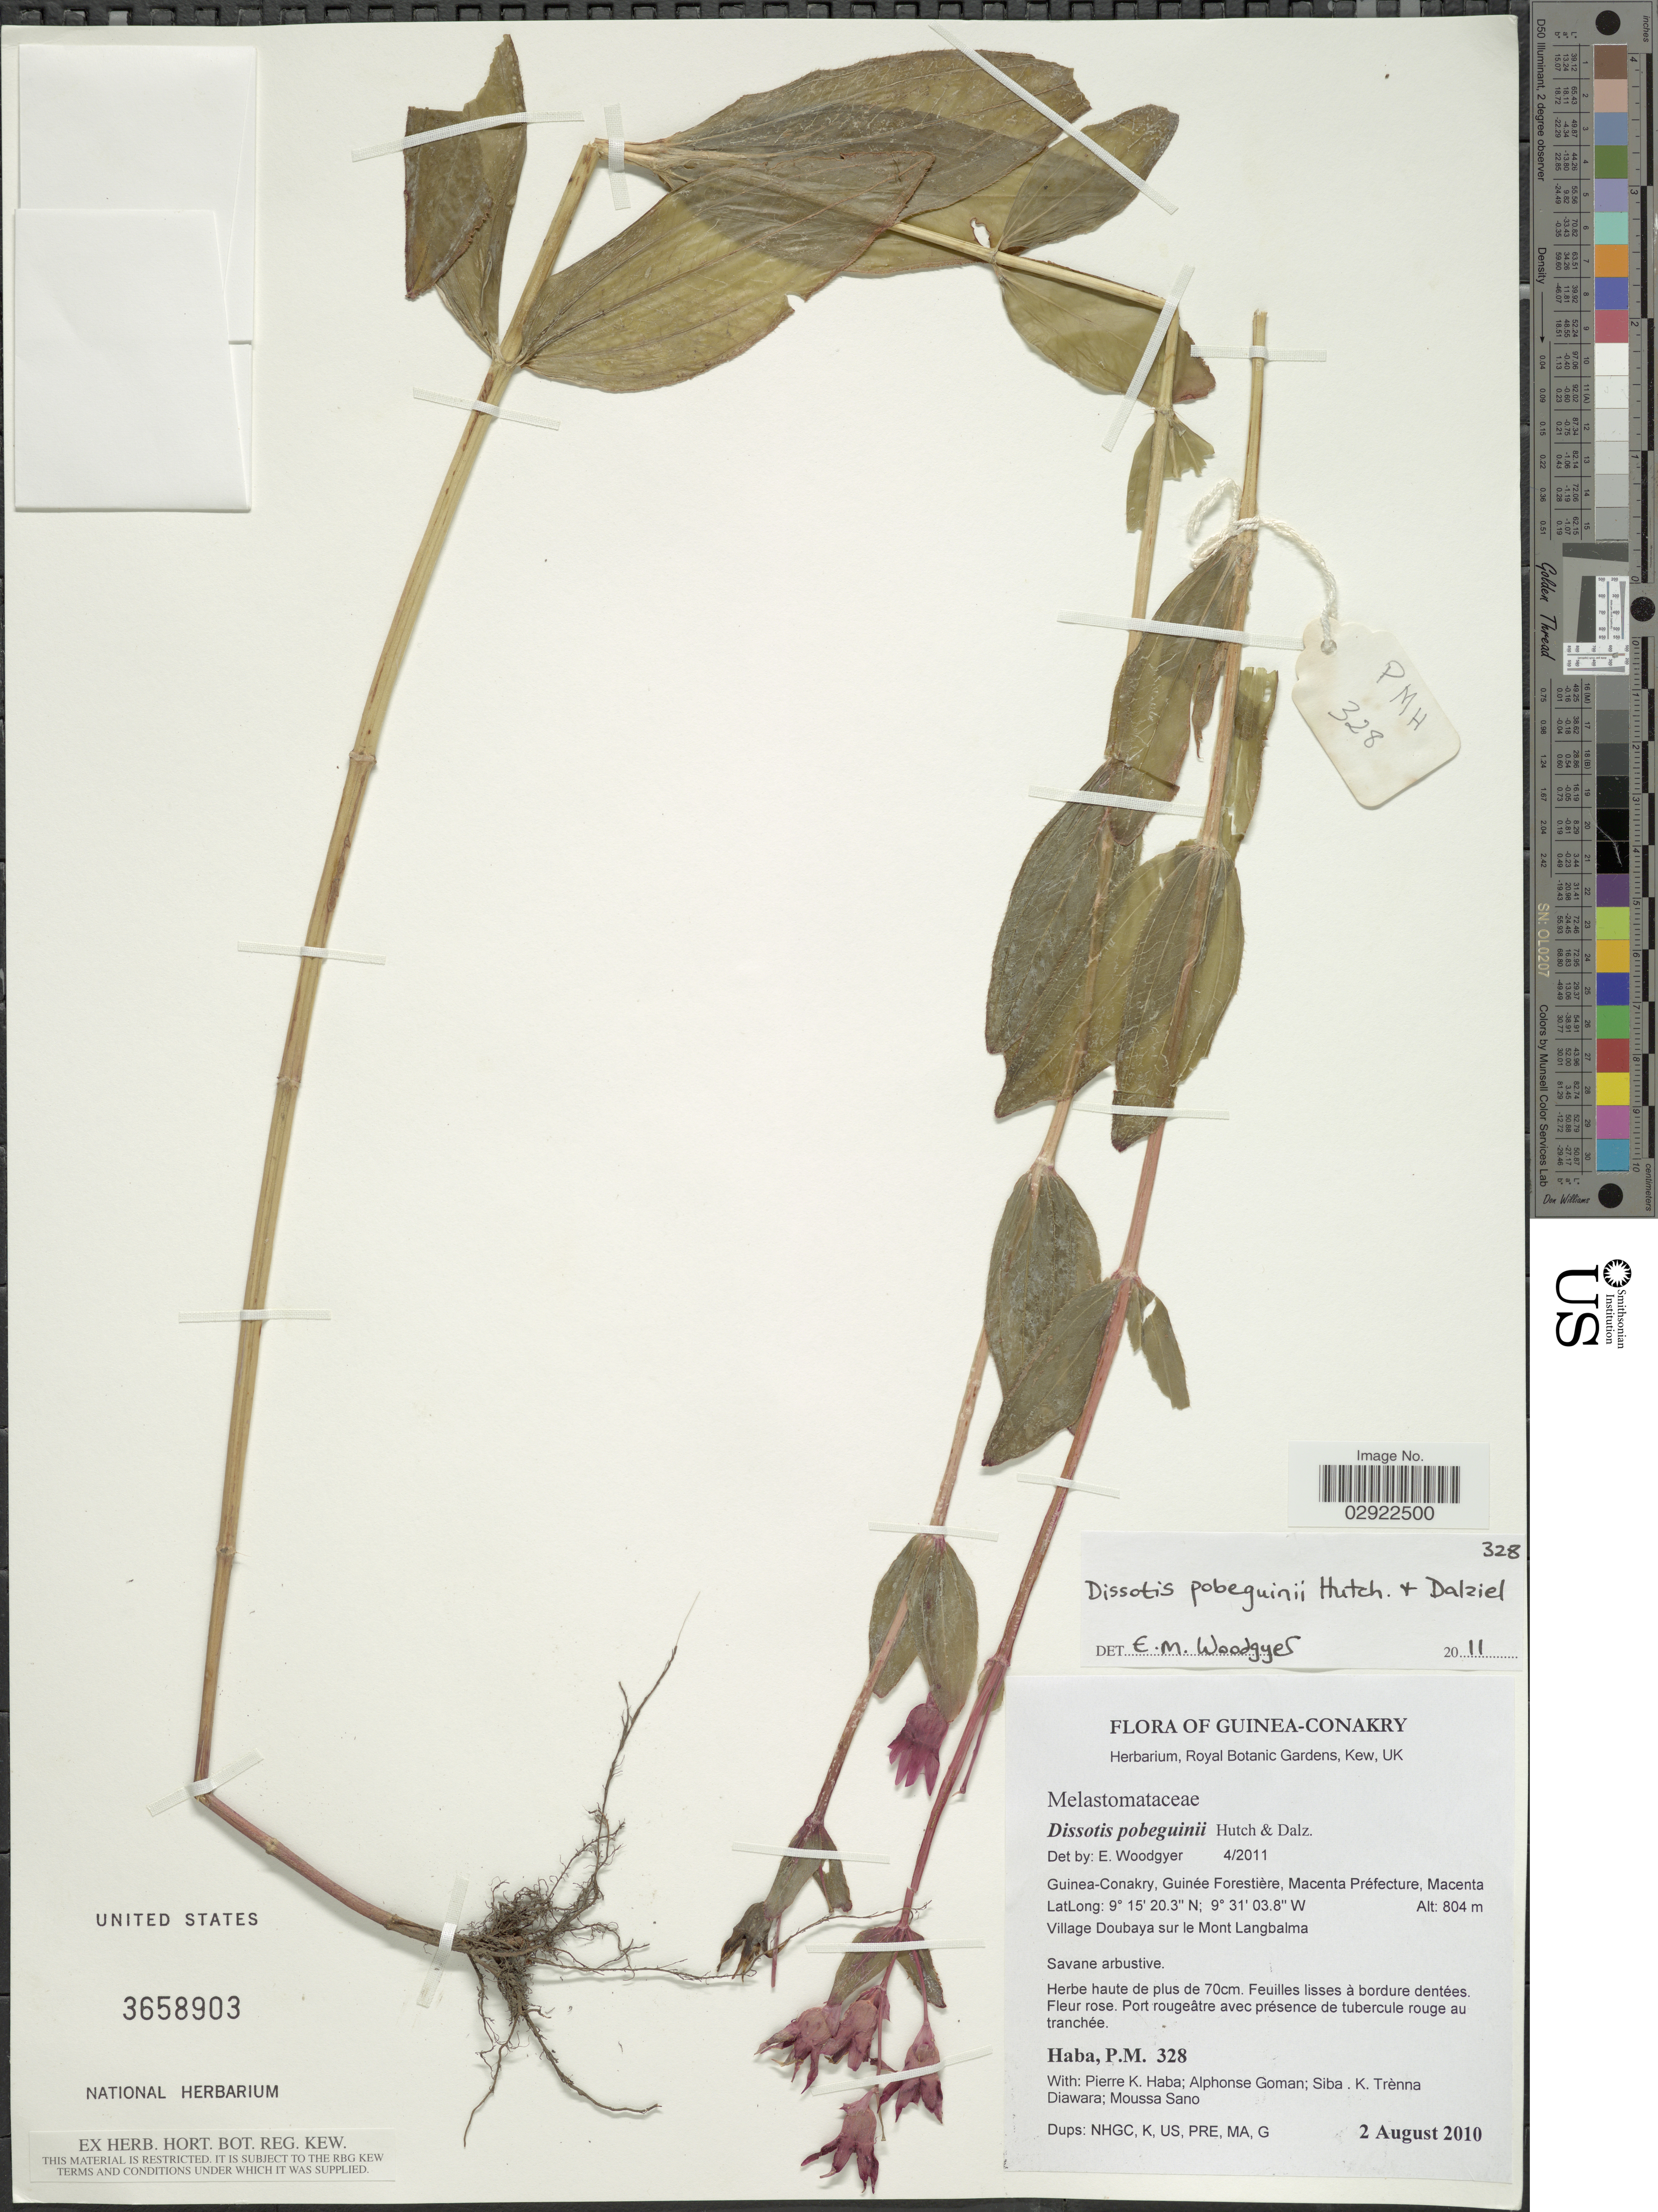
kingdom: Plantae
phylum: Tracheophyta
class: Magnoliopsida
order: Myrtales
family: Melastomataceae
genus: Anaheterotis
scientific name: Anaheterotis pobeguinii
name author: (Hutch. & Dalziel) Ver.-Lib. & G. Kadereit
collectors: P. Haba, P. Haba, A. Goman, S. Diawara & M. Sano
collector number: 328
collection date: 2010-08-02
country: Guinea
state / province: Conakry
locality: Guinea-Conakry, Guinée Forestière, Macenta Préfecture, Macenta. Village Doubaya sur le Langbalma.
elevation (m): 804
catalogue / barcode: US 3658903